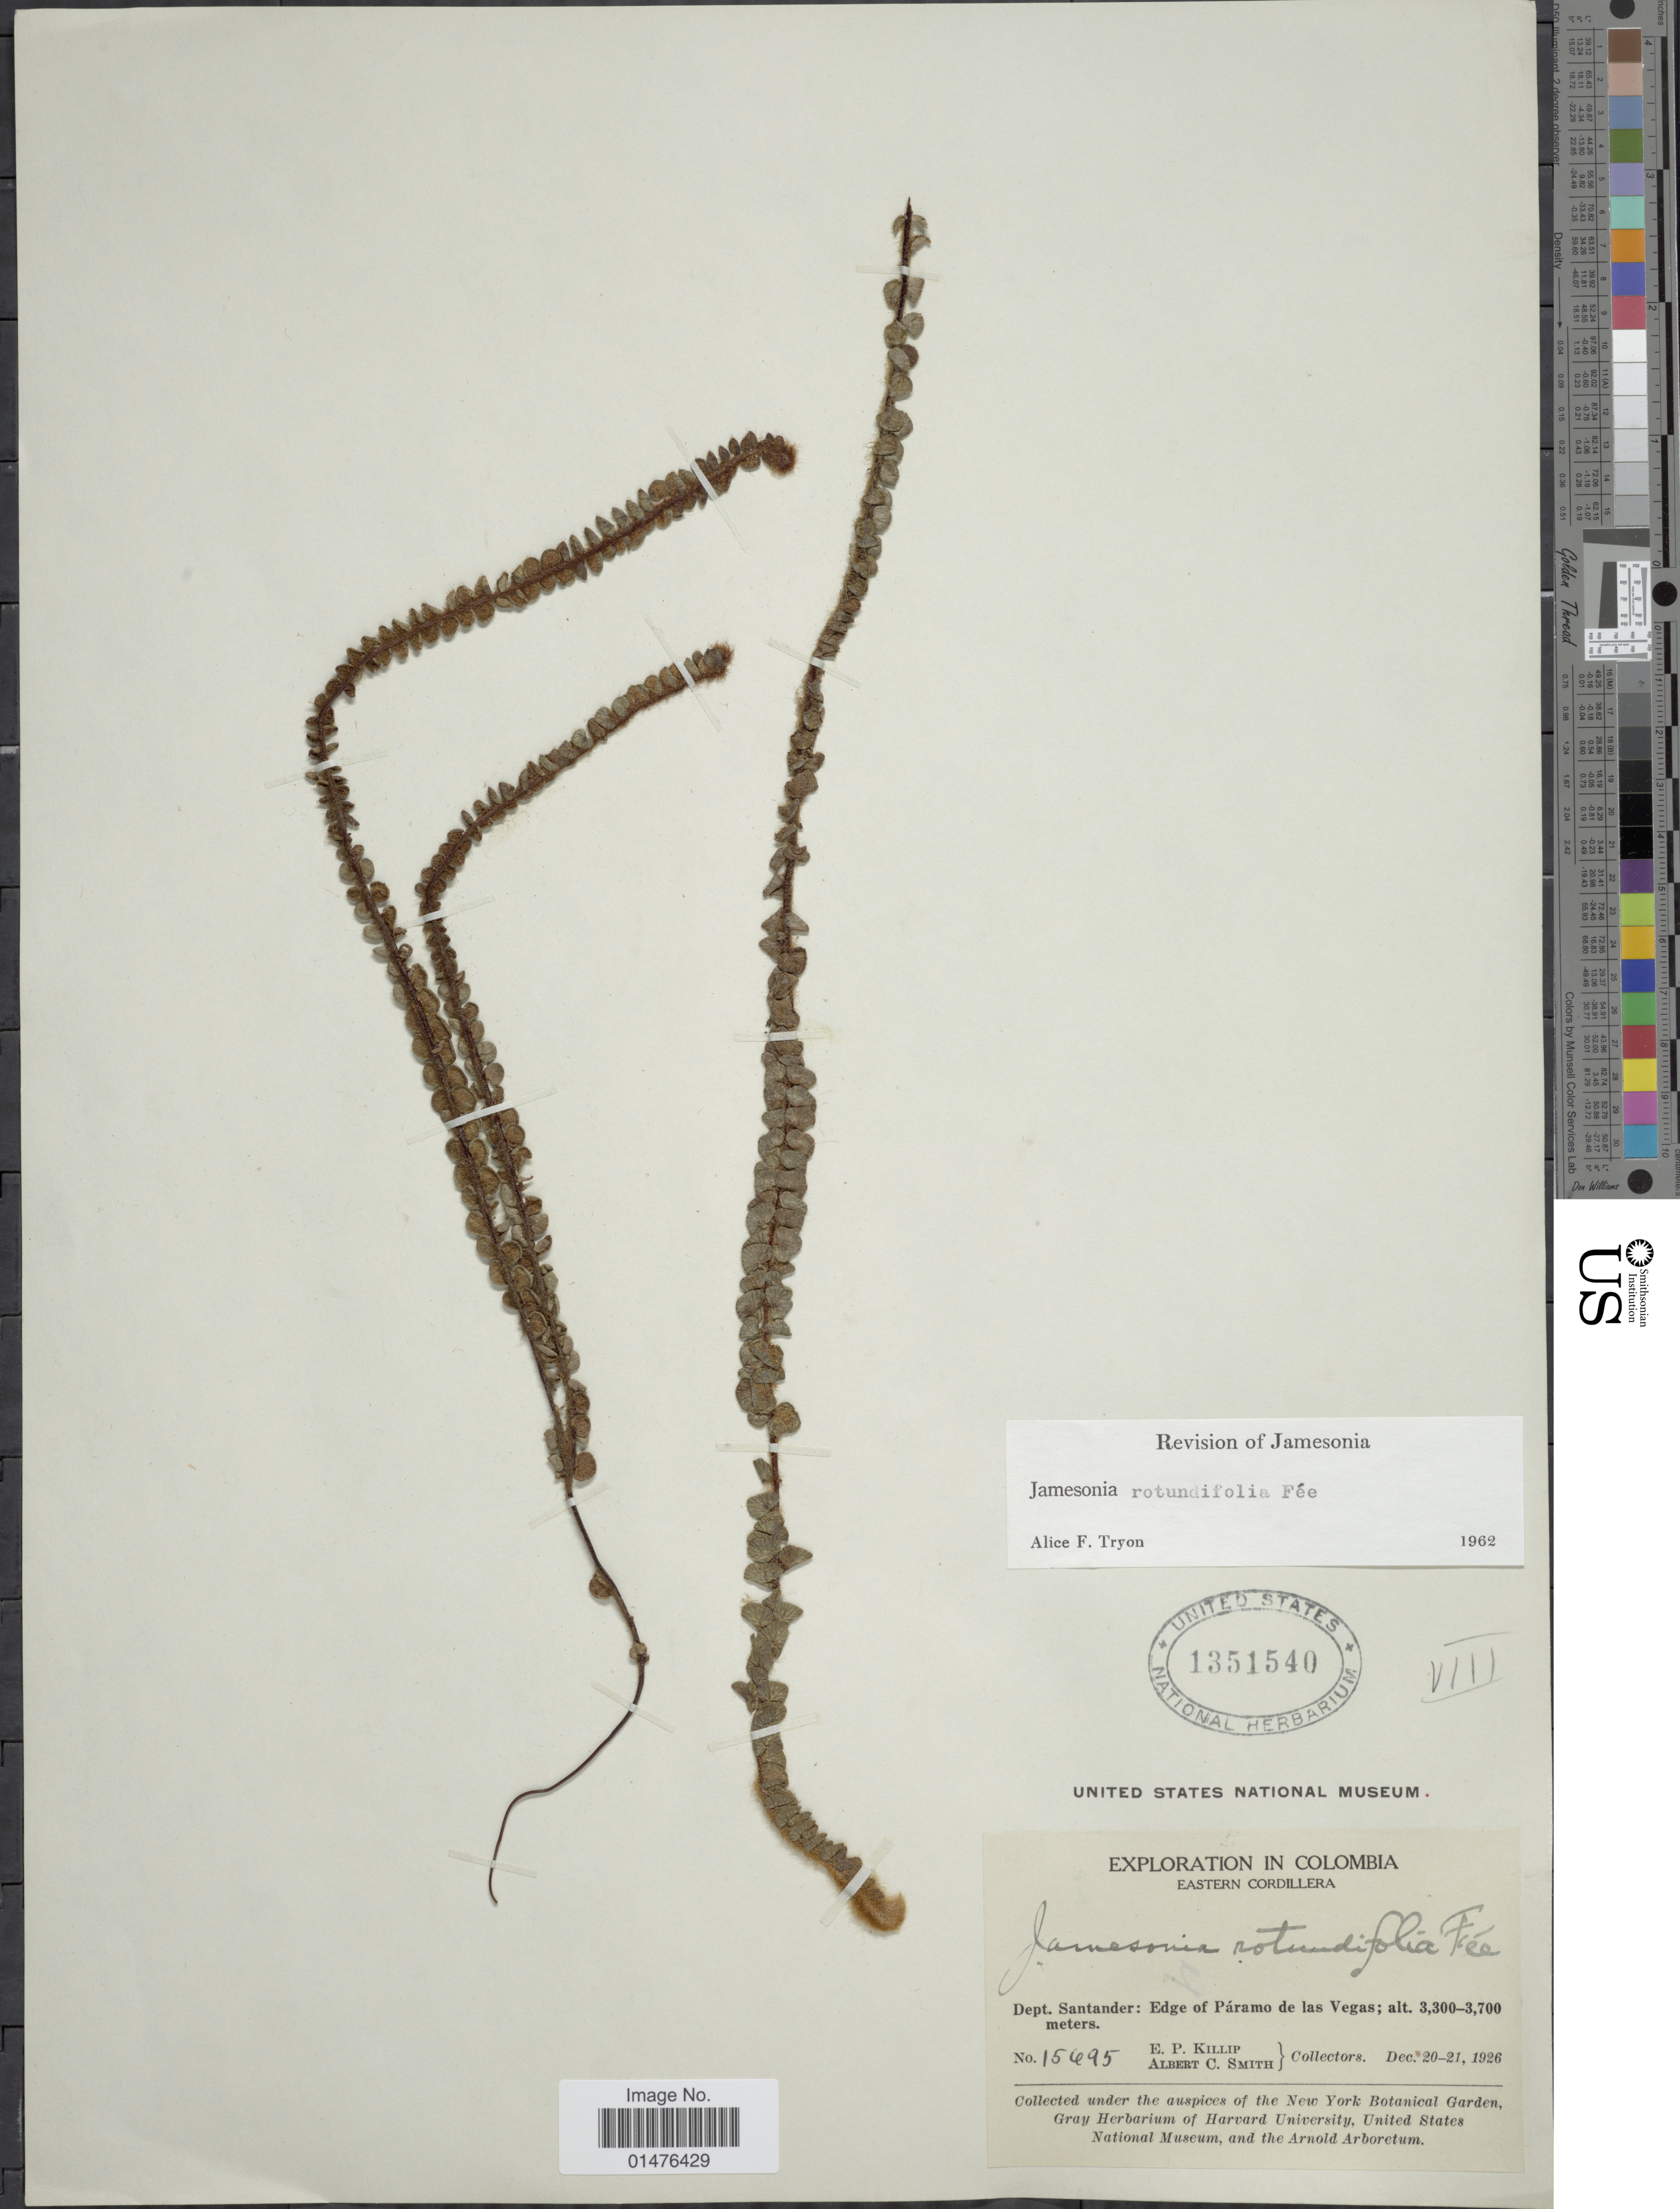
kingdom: Plantae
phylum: Tracheophyta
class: Polypodiopsida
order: Polypodiales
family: Pteridaceae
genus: Jamesonia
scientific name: Jamesonia rotundifolia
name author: Fée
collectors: E. P. Killip & A. C. Smith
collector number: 15695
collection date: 1926-12-20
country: Colombia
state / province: Santander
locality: Eastern Cordillera Dept. Santander: Edge of Páramo de las Vegas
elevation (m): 3300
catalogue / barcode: US 1351540